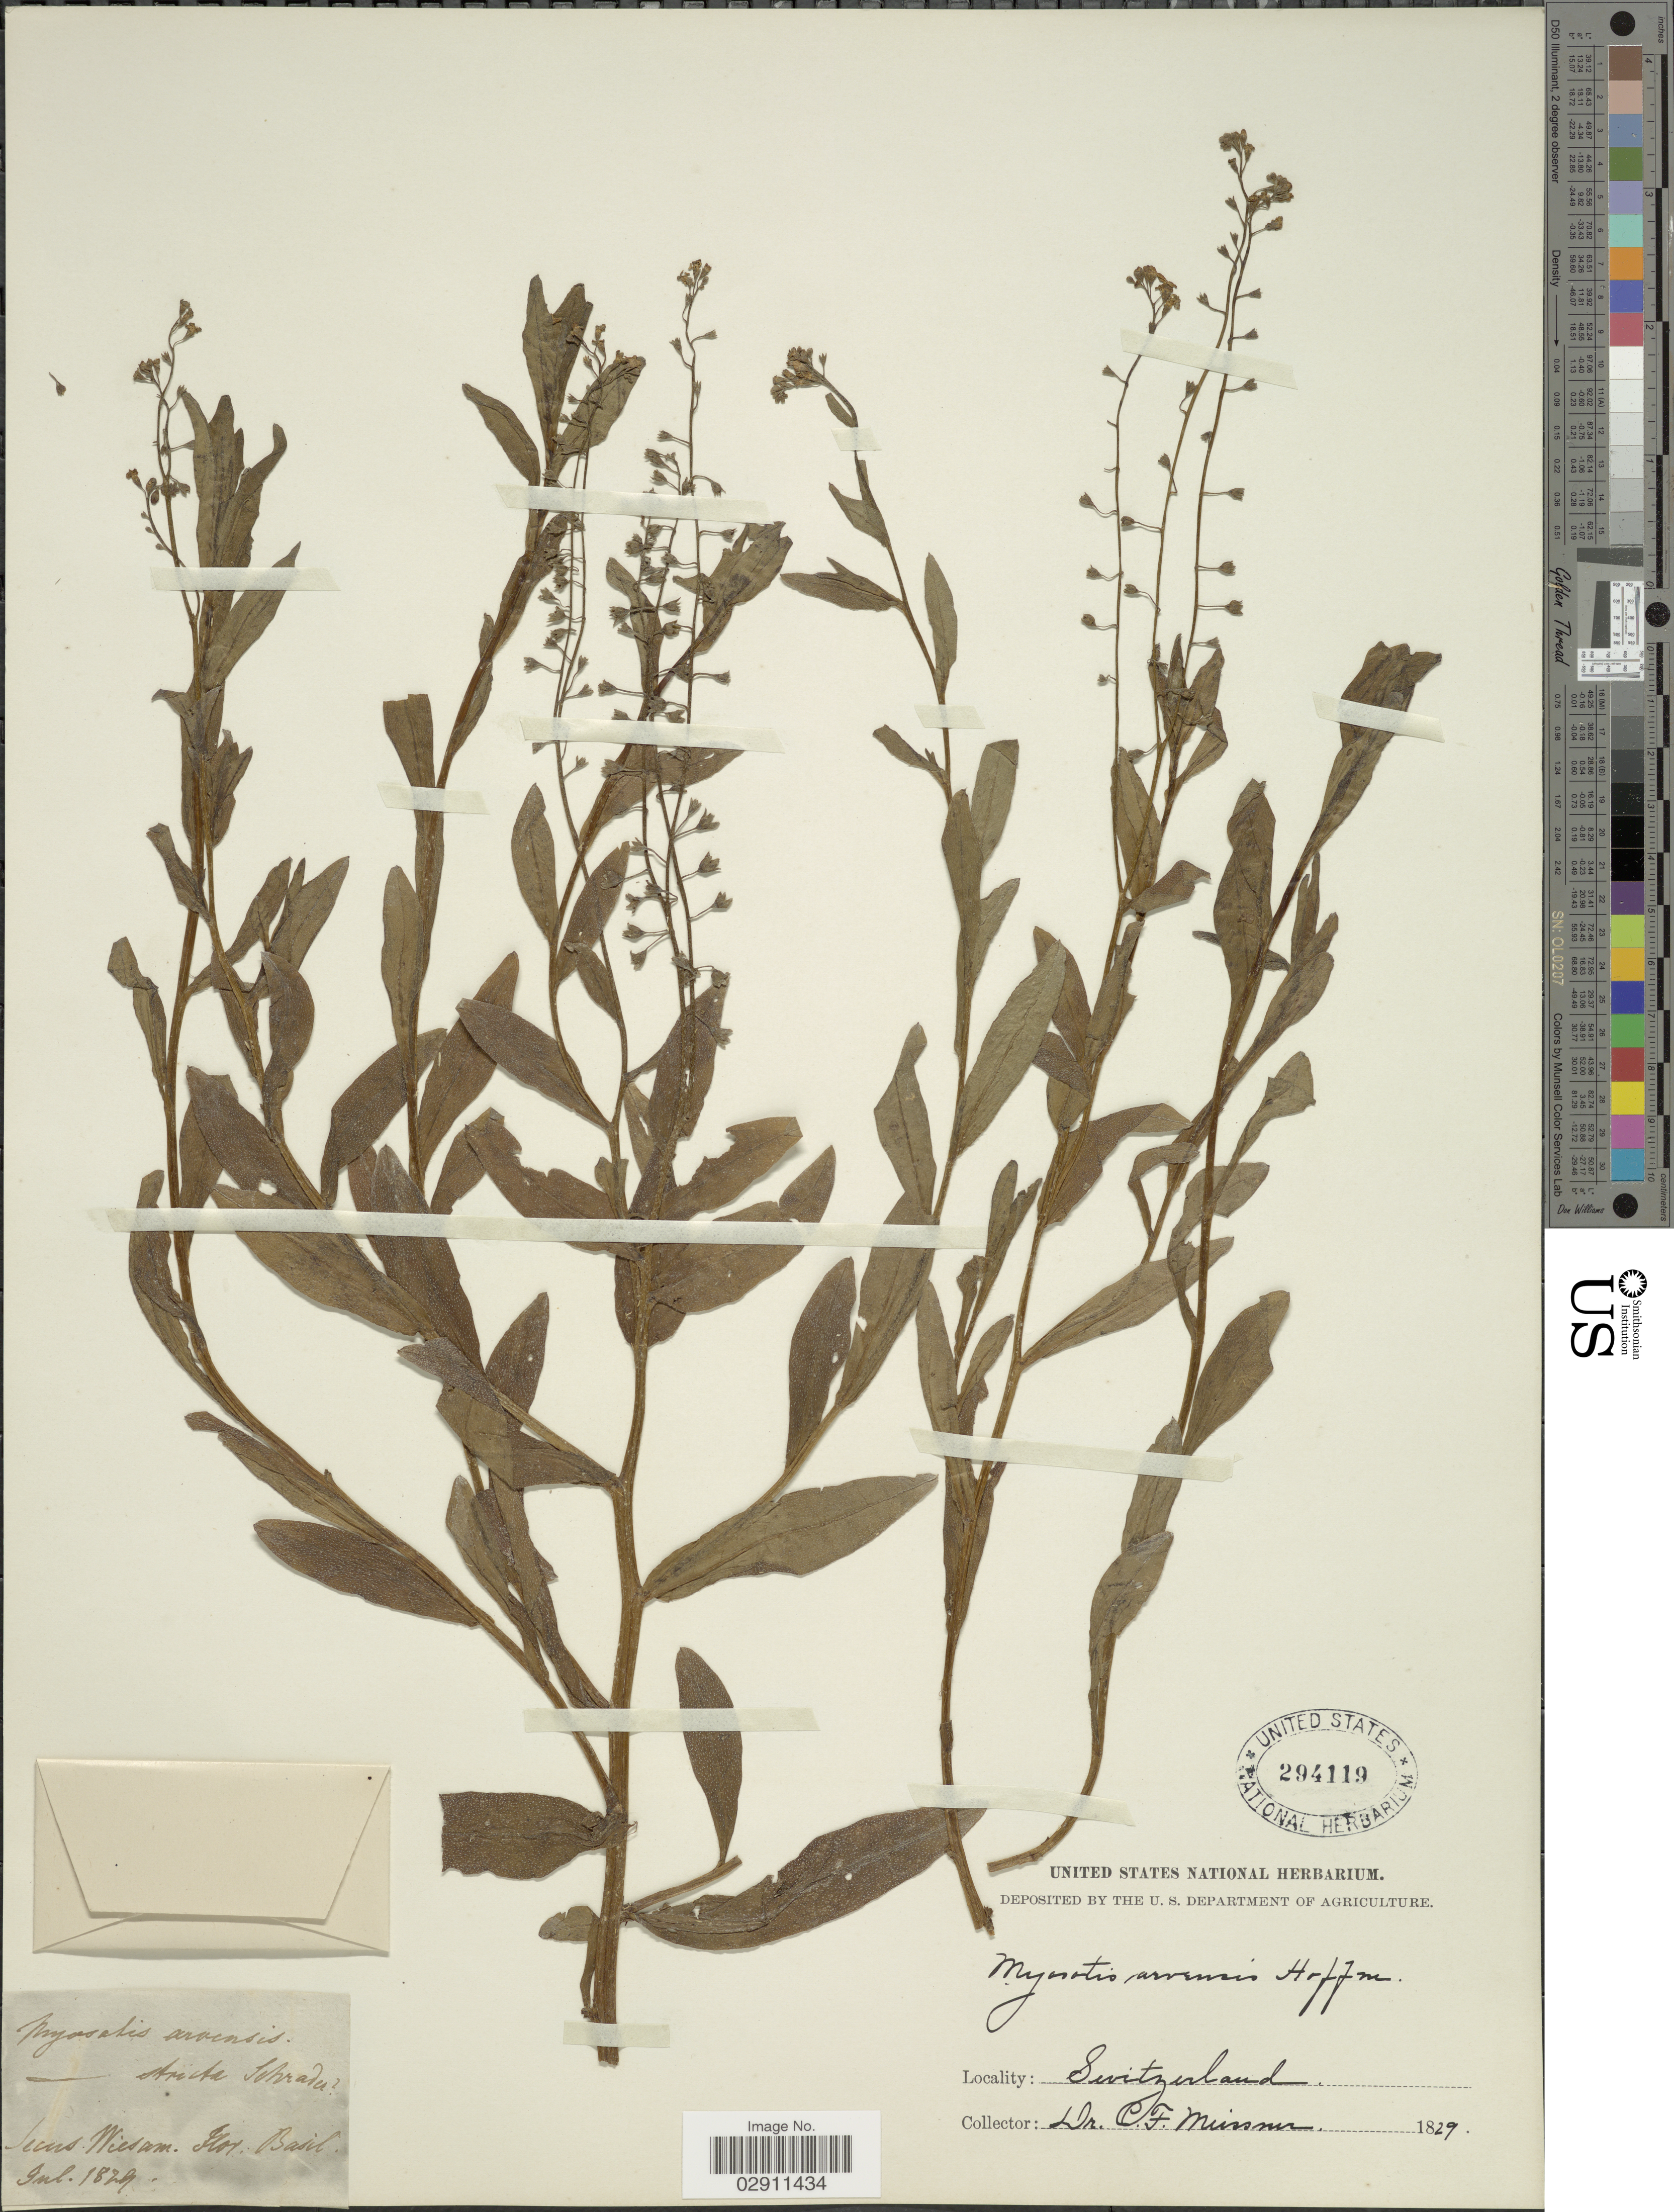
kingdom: Plantae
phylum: Tracheophyta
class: Magnoliopsida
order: Boraginales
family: Boraginaceae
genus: Myosotis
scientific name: Myosotis arvensis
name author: (L.) Hill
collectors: C. F. W. Meissner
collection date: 1829-07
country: Switzerland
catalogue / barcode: US 294119